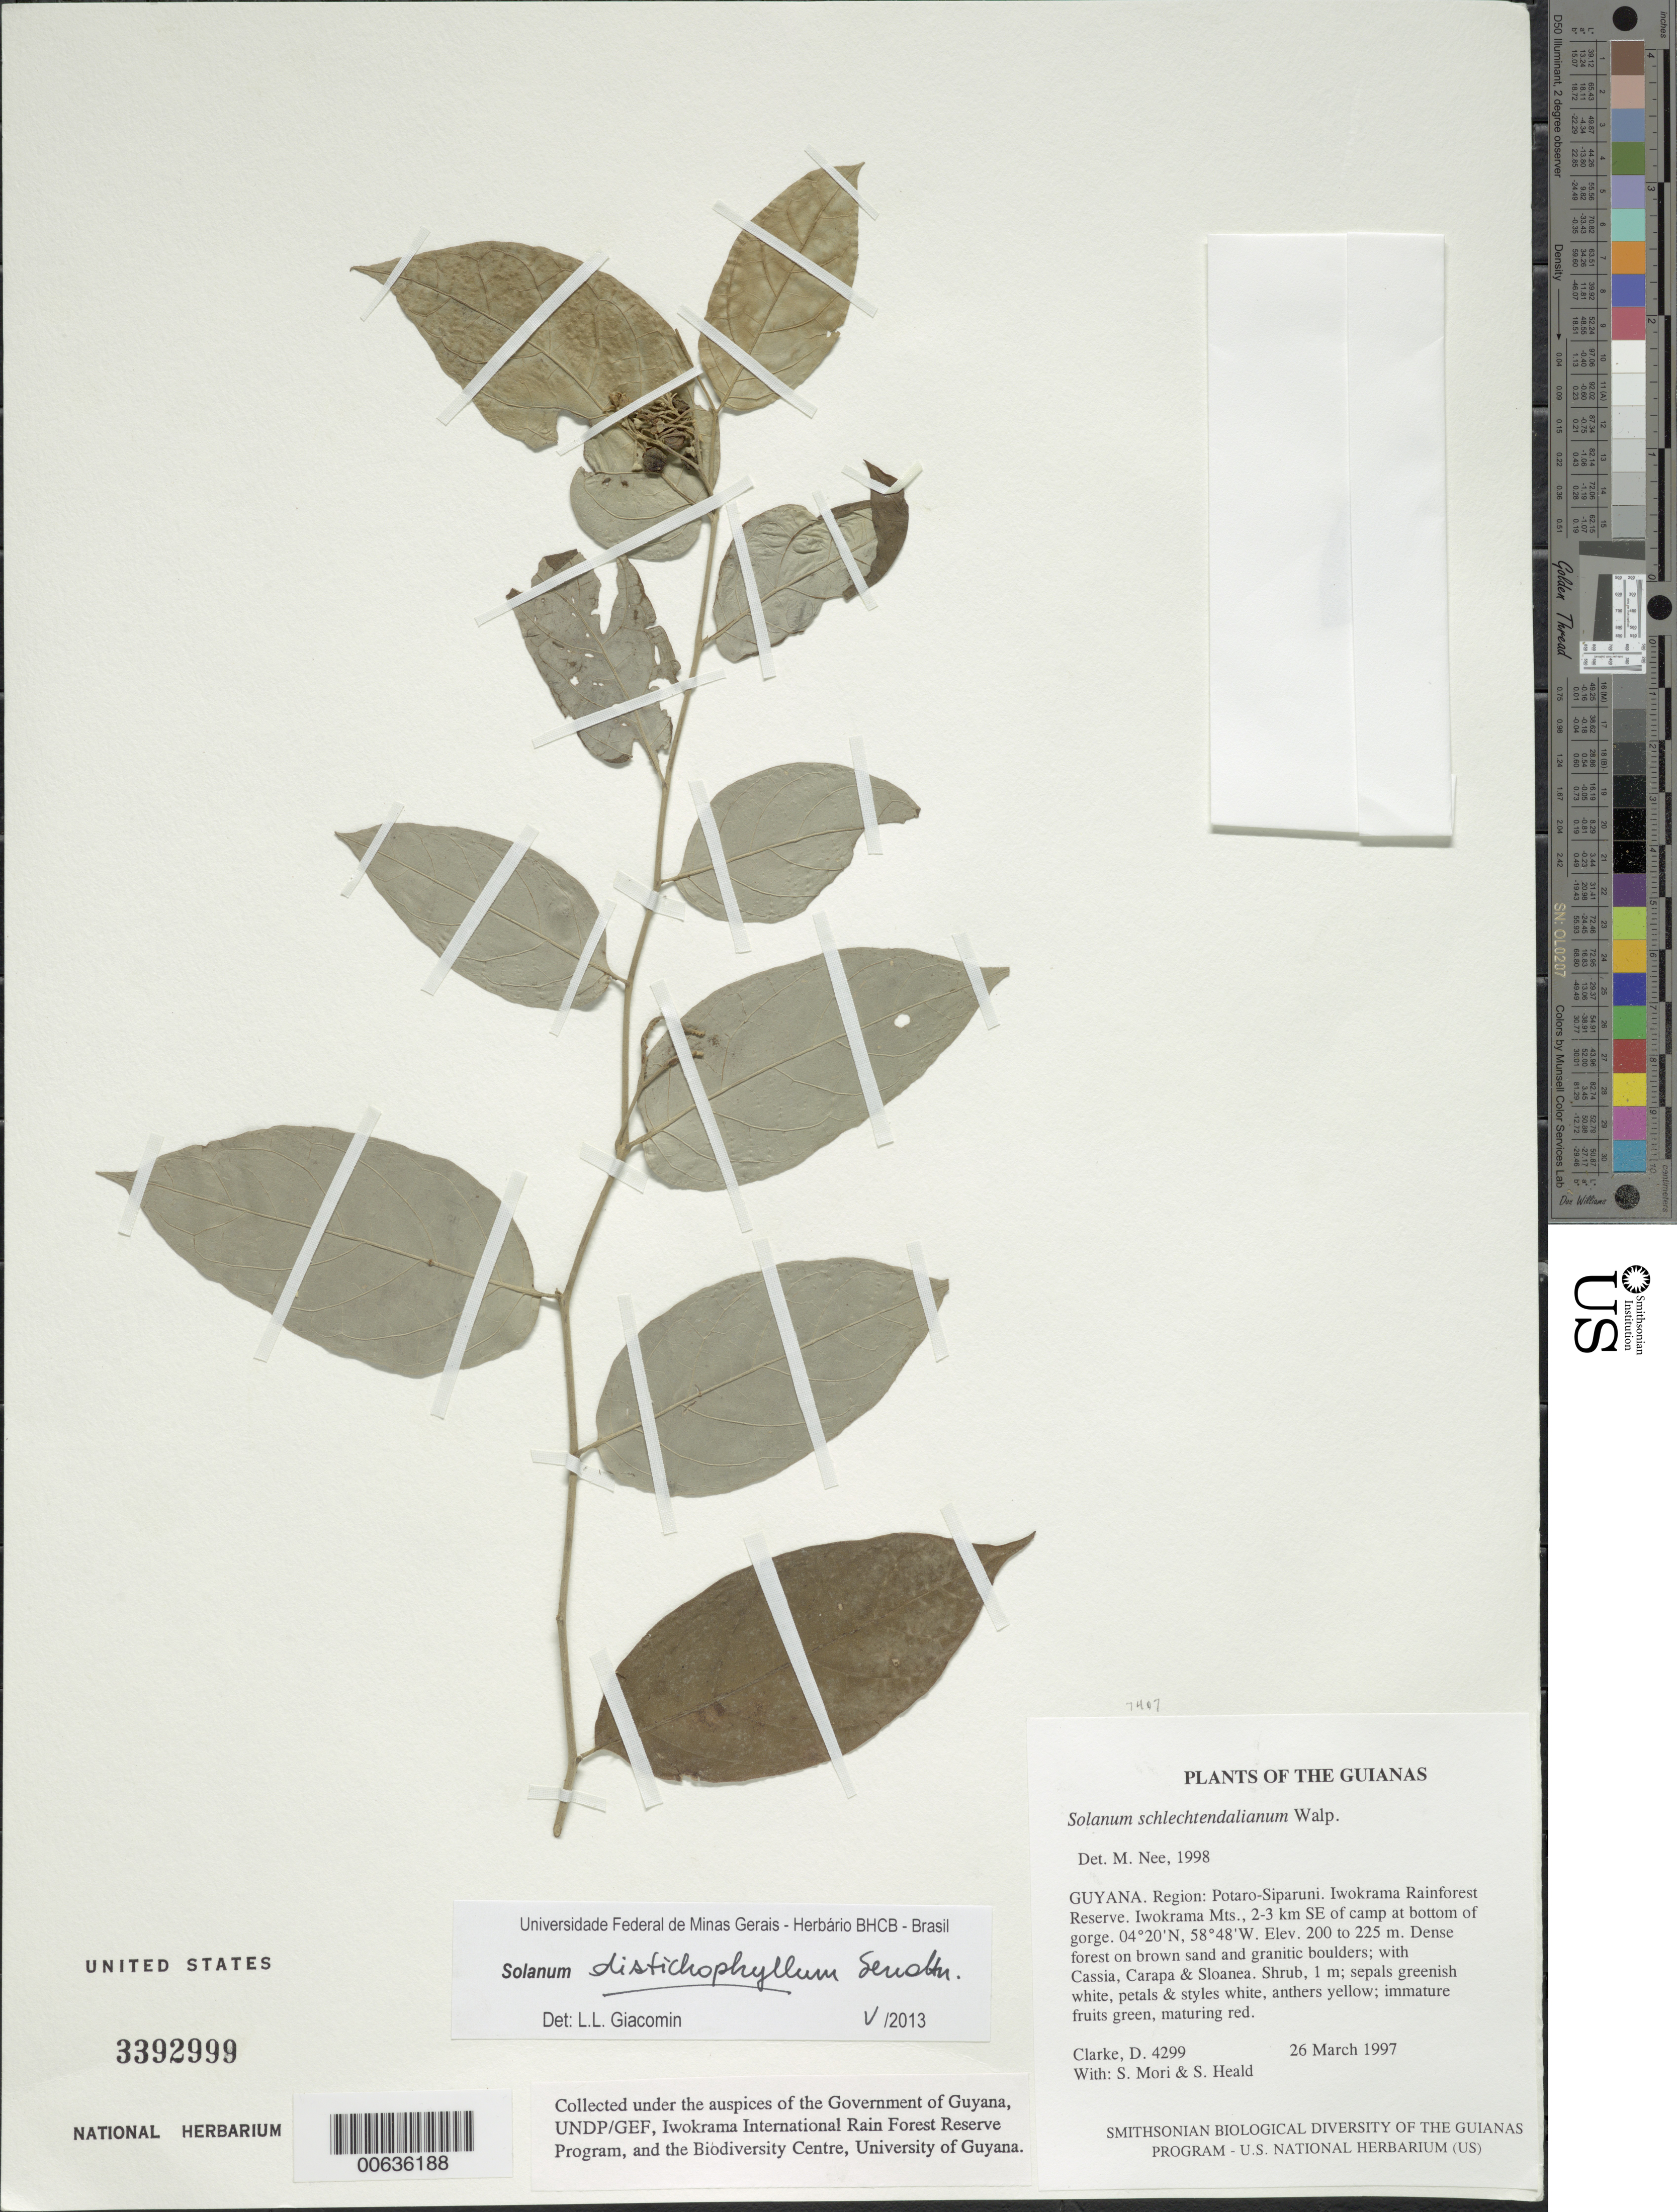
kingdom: Plantae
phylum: Tracheophyta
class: Magnoliopsida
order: Solanales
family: Solanaceae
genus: Solanum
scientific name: Solanum distichophyllum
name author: Sendtn.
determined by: Giacomin, L. L.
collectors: H. D. Clarke, S. Mori & S. Heald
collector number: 4299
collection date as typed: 3 Mar 1997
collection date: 1997-03-03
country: Guyana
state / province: Potaro-Siparuni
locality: Iwokrama Rainforest Reserve. Iwokrama Mts., 2-3 km SE of camp at bottom of gorge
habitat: Dense forest on brown sand and granitic boulders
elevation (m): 200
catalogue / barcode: US 3392999